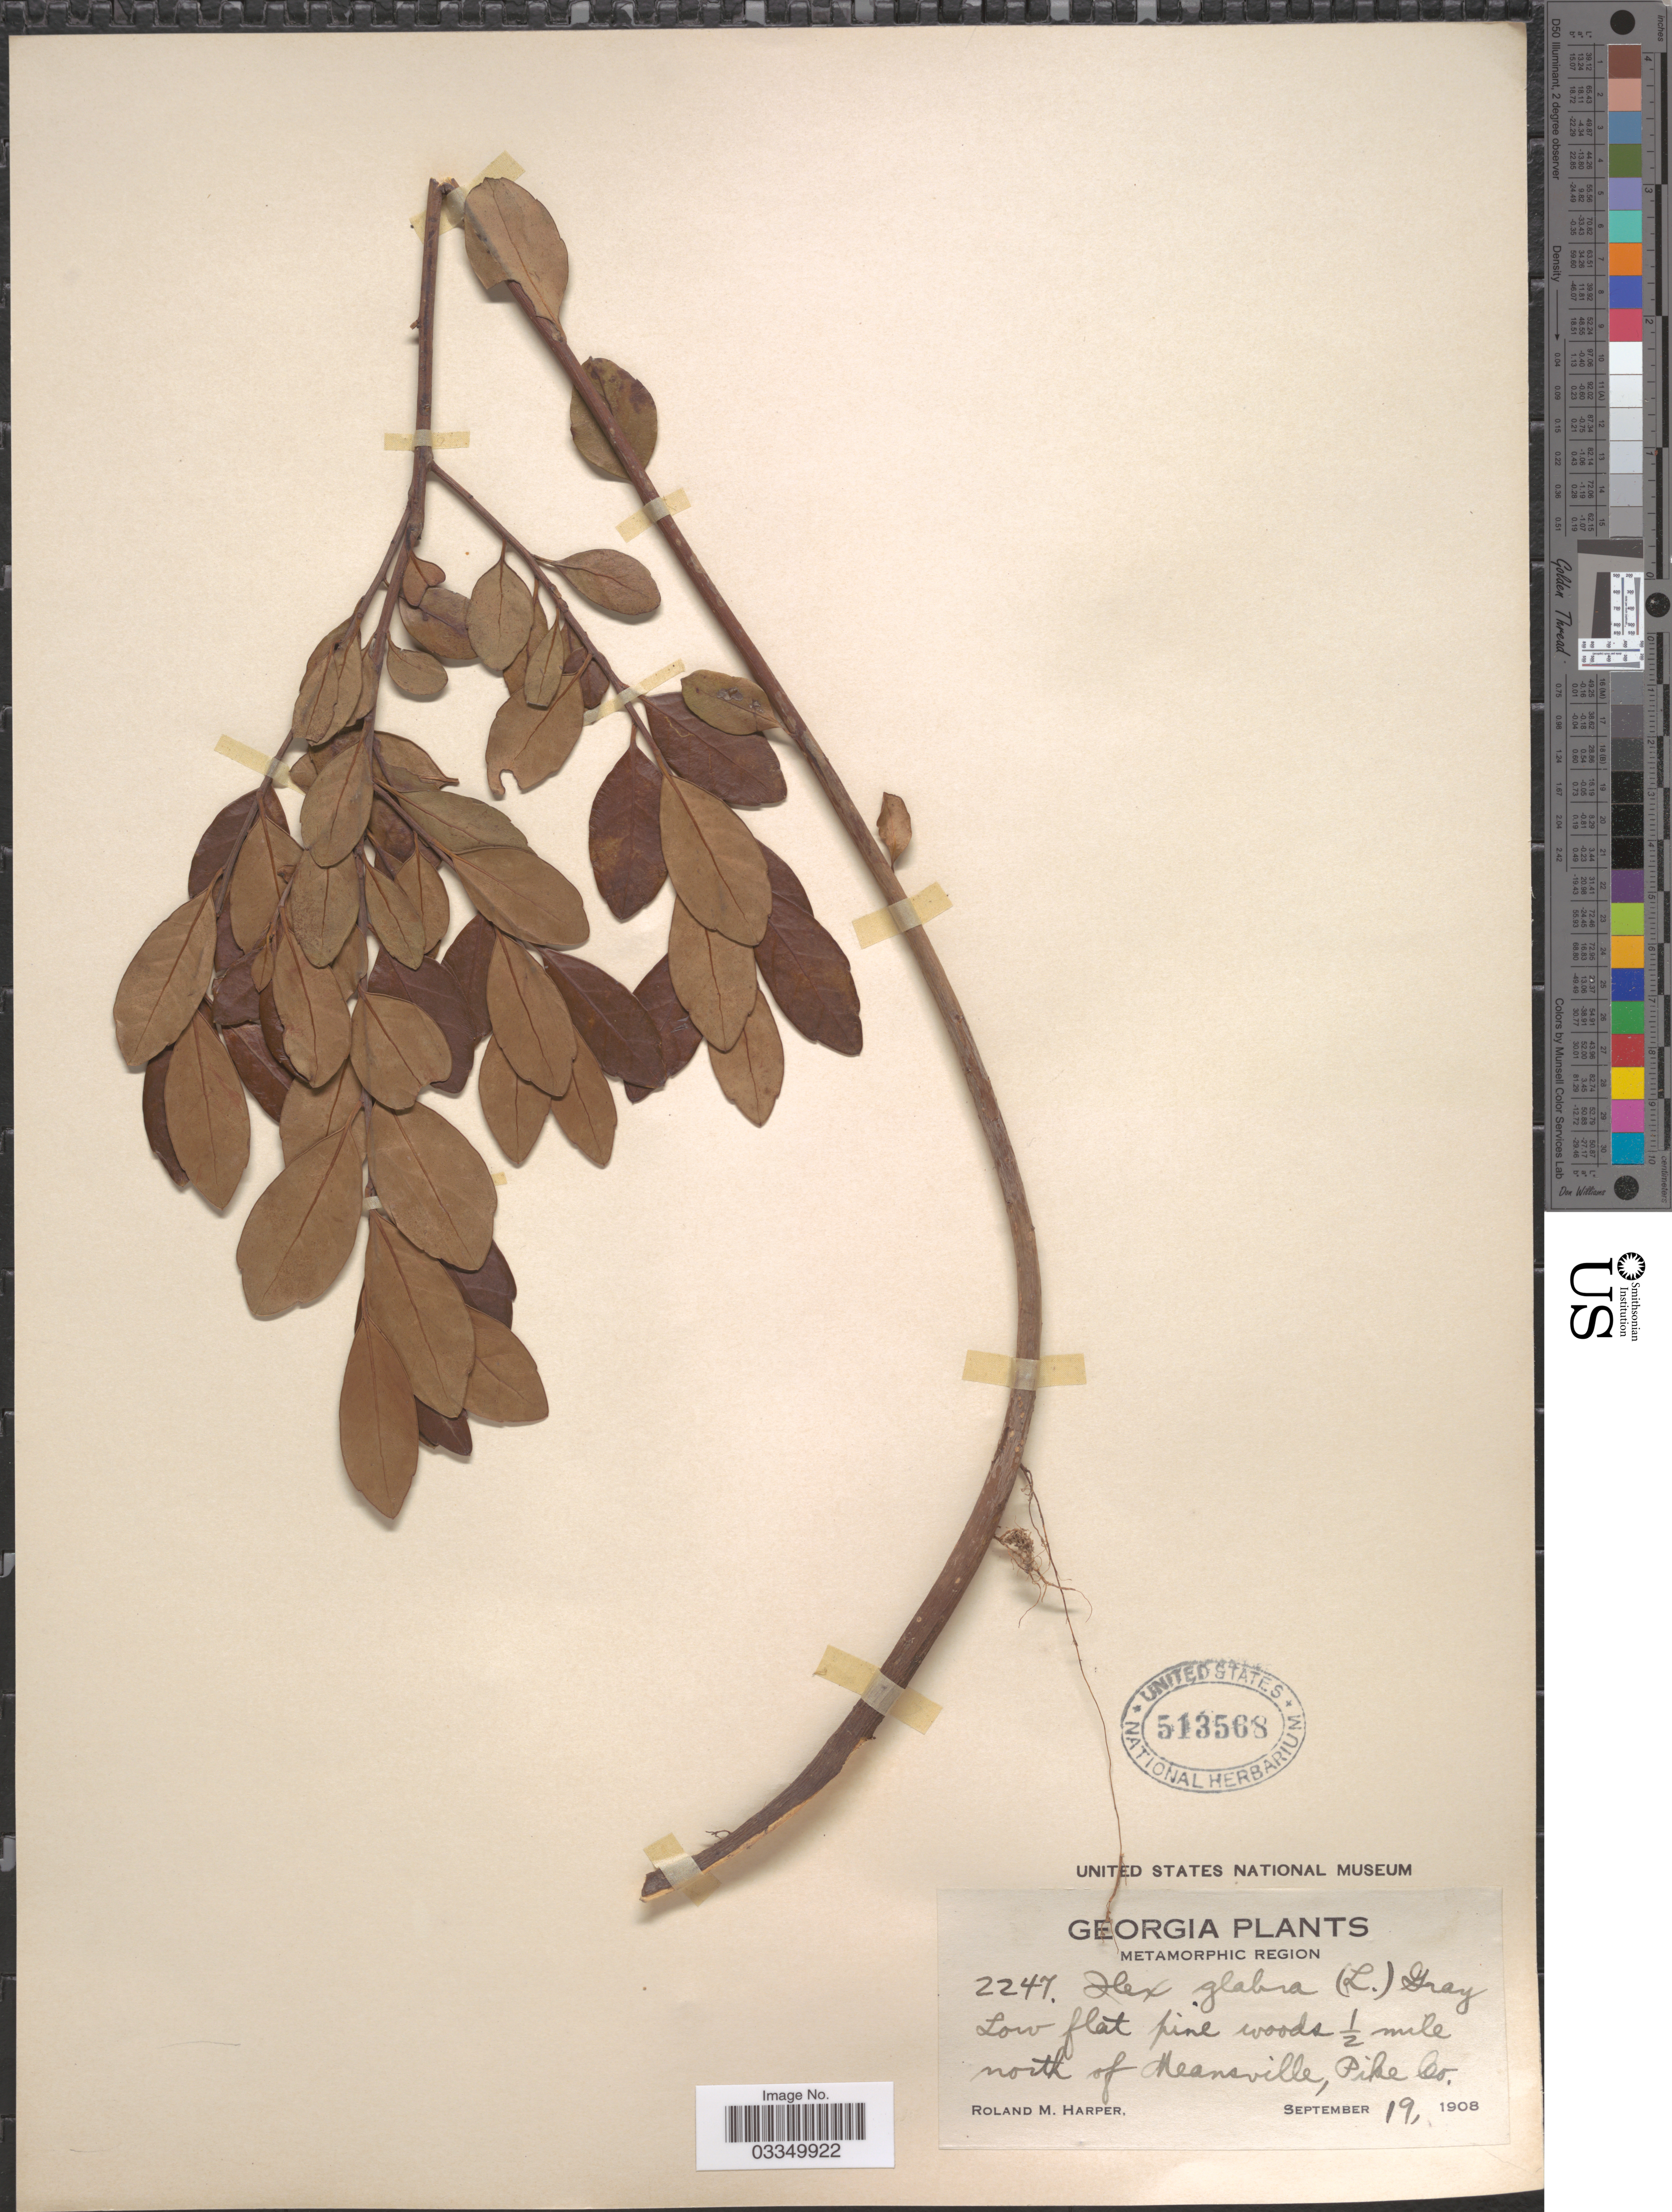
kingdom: Plantae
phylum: Tracheophyta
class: Magnoliopsida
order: Aquifoliales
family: Aquifoliaceae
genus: Ilex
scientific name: Ilex glabra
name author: (L.) A. Gray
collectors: R. M. Harper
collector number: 2247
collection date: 1908-09-19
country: United States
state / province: Georgia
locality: Metamorphic Region. ½ mile north of Meansville, Pike Co.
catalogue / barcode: US 513568